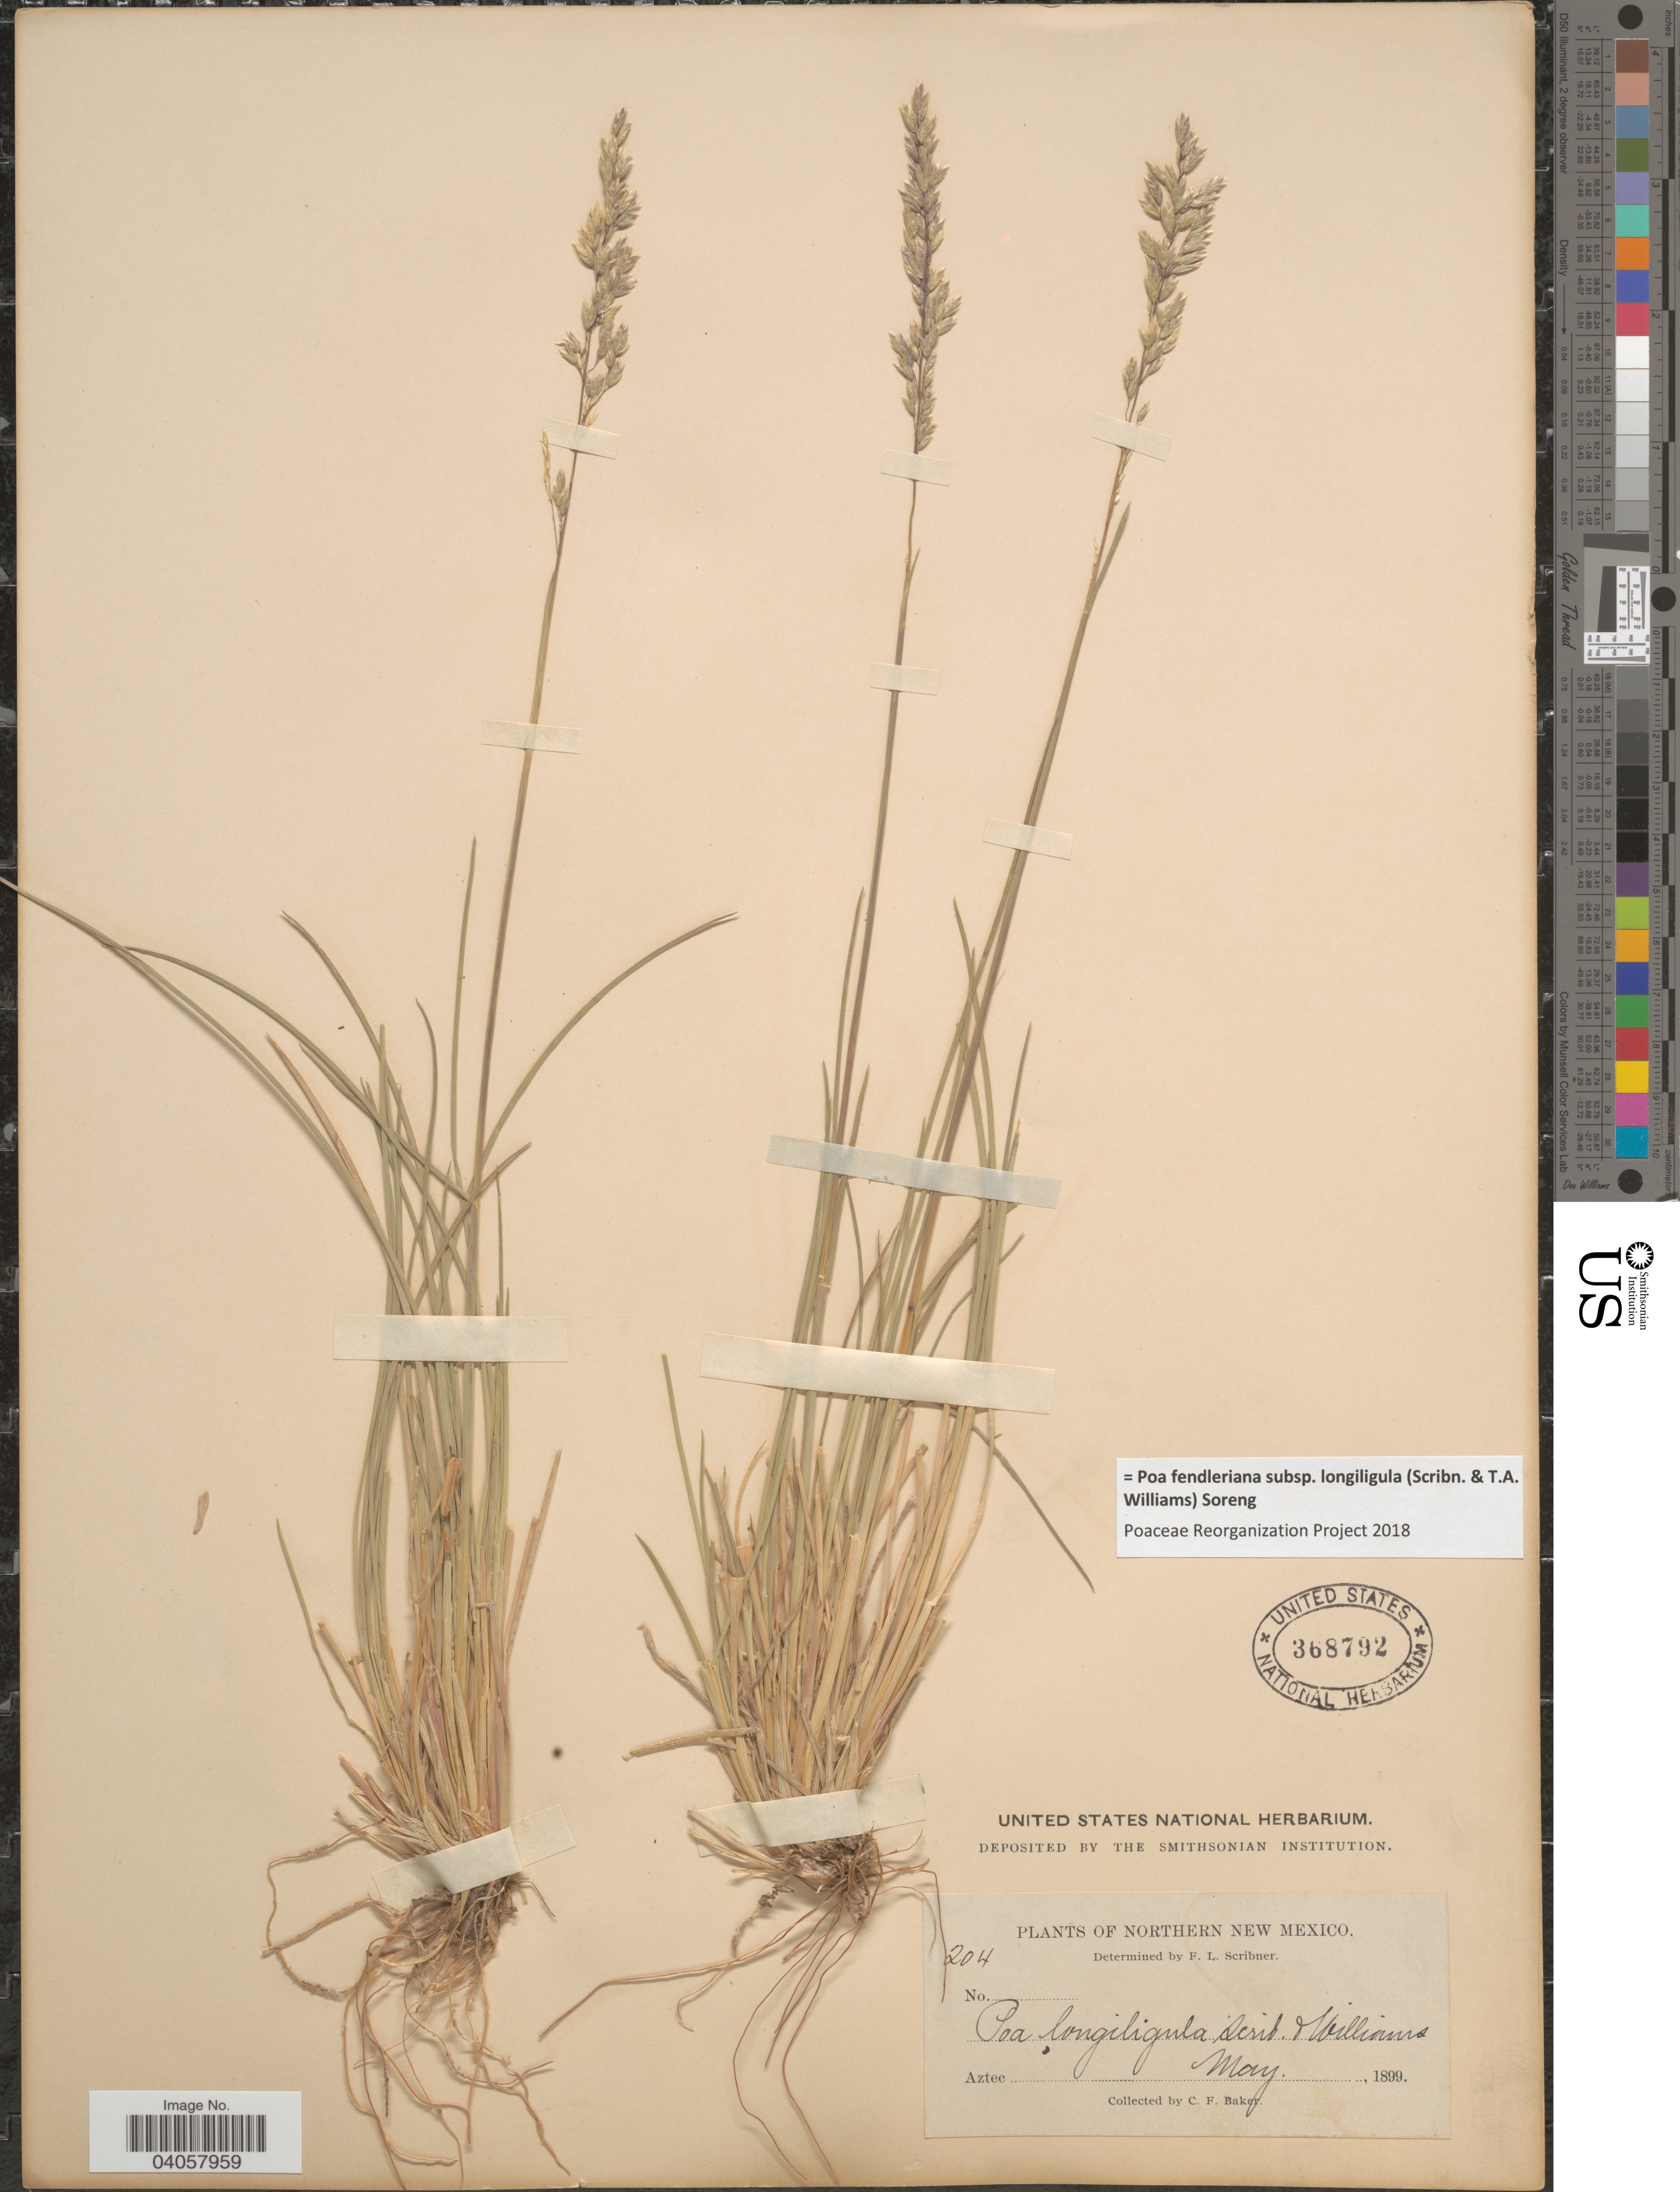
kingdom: Plantae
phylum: Tracheophyta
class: Liliopsida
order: Poales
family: Poaceae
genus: Poa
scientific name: Poa fendleriana subsp. longiligula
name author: (Scribn. & T.A. Williams) Soreng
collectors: C. F. Baker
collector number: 204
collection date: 1899-05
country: United States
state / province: New Mexico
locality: Northern New Mexico.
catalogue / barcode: US 368792